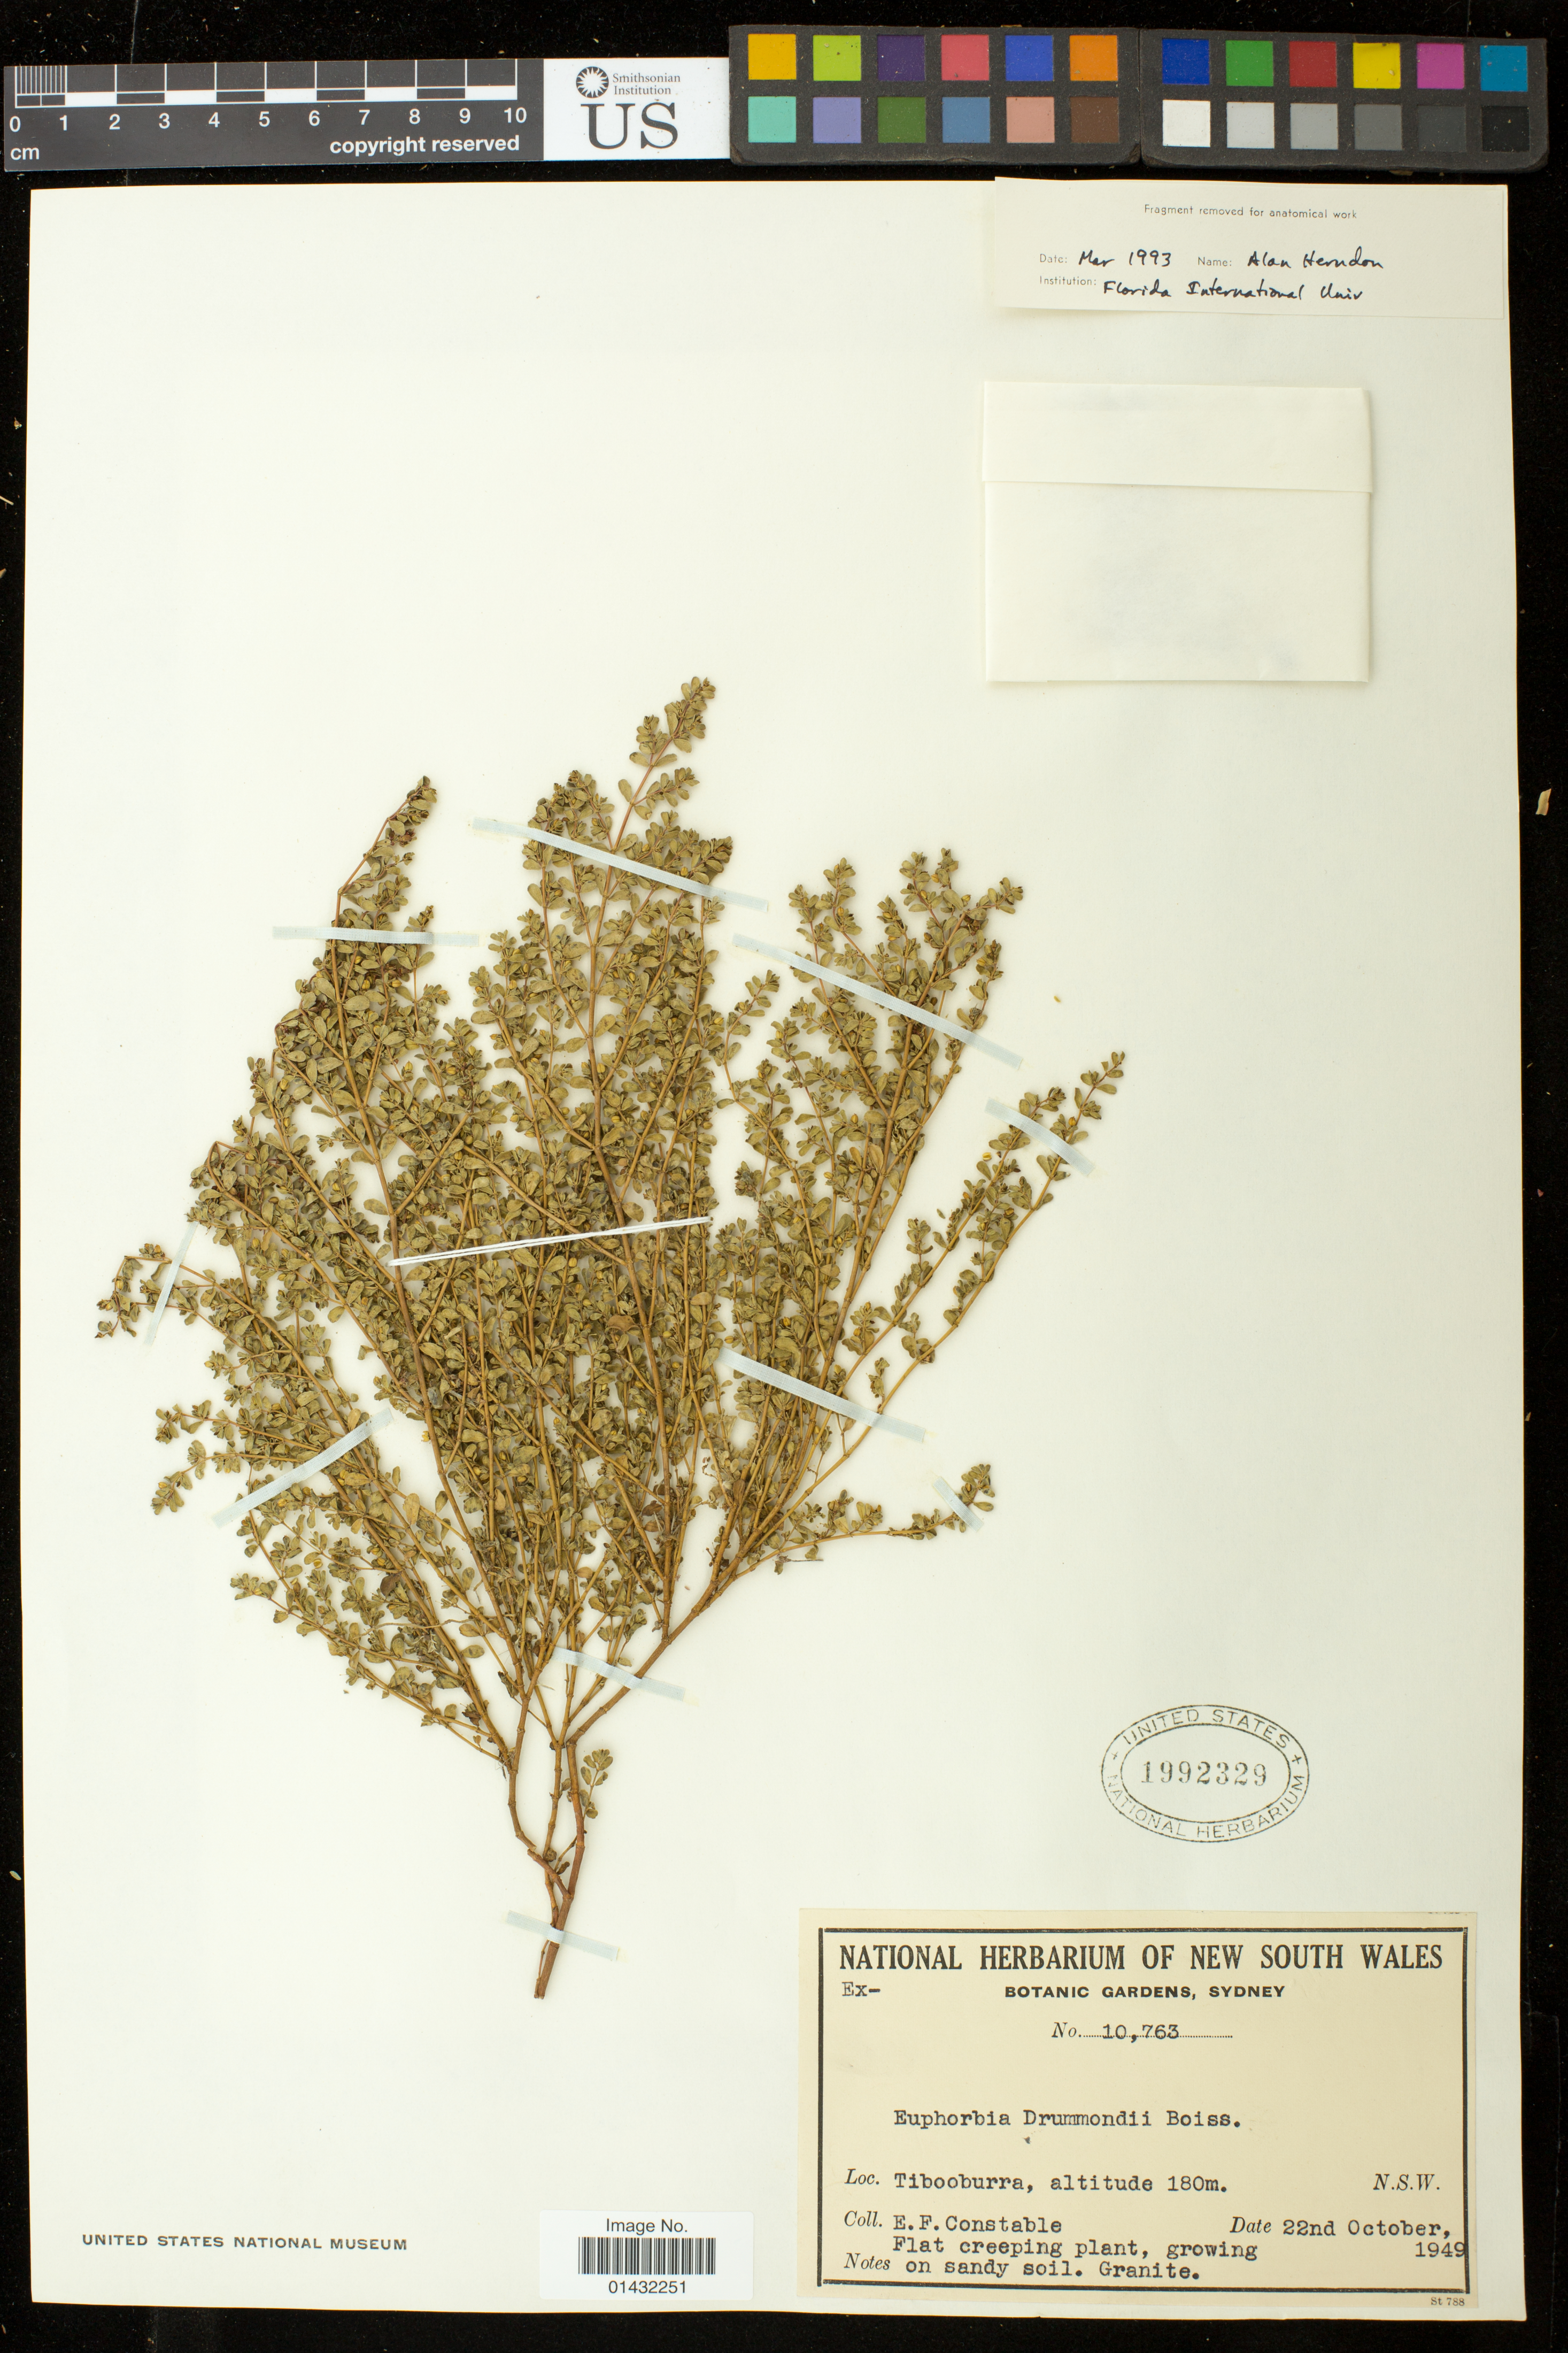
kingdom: Plantae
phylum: Tracheophyta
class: Magnoliopsida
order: Malpighiales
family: Euphorbiaceae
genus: Euphorbia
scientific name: Euphorbia australis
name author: Boiss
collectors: E. F. Constable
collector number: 10763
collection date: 1949-10-22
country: Australia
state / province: New South Wales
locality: Tibooburra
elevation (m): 180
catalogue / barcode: US 1992329